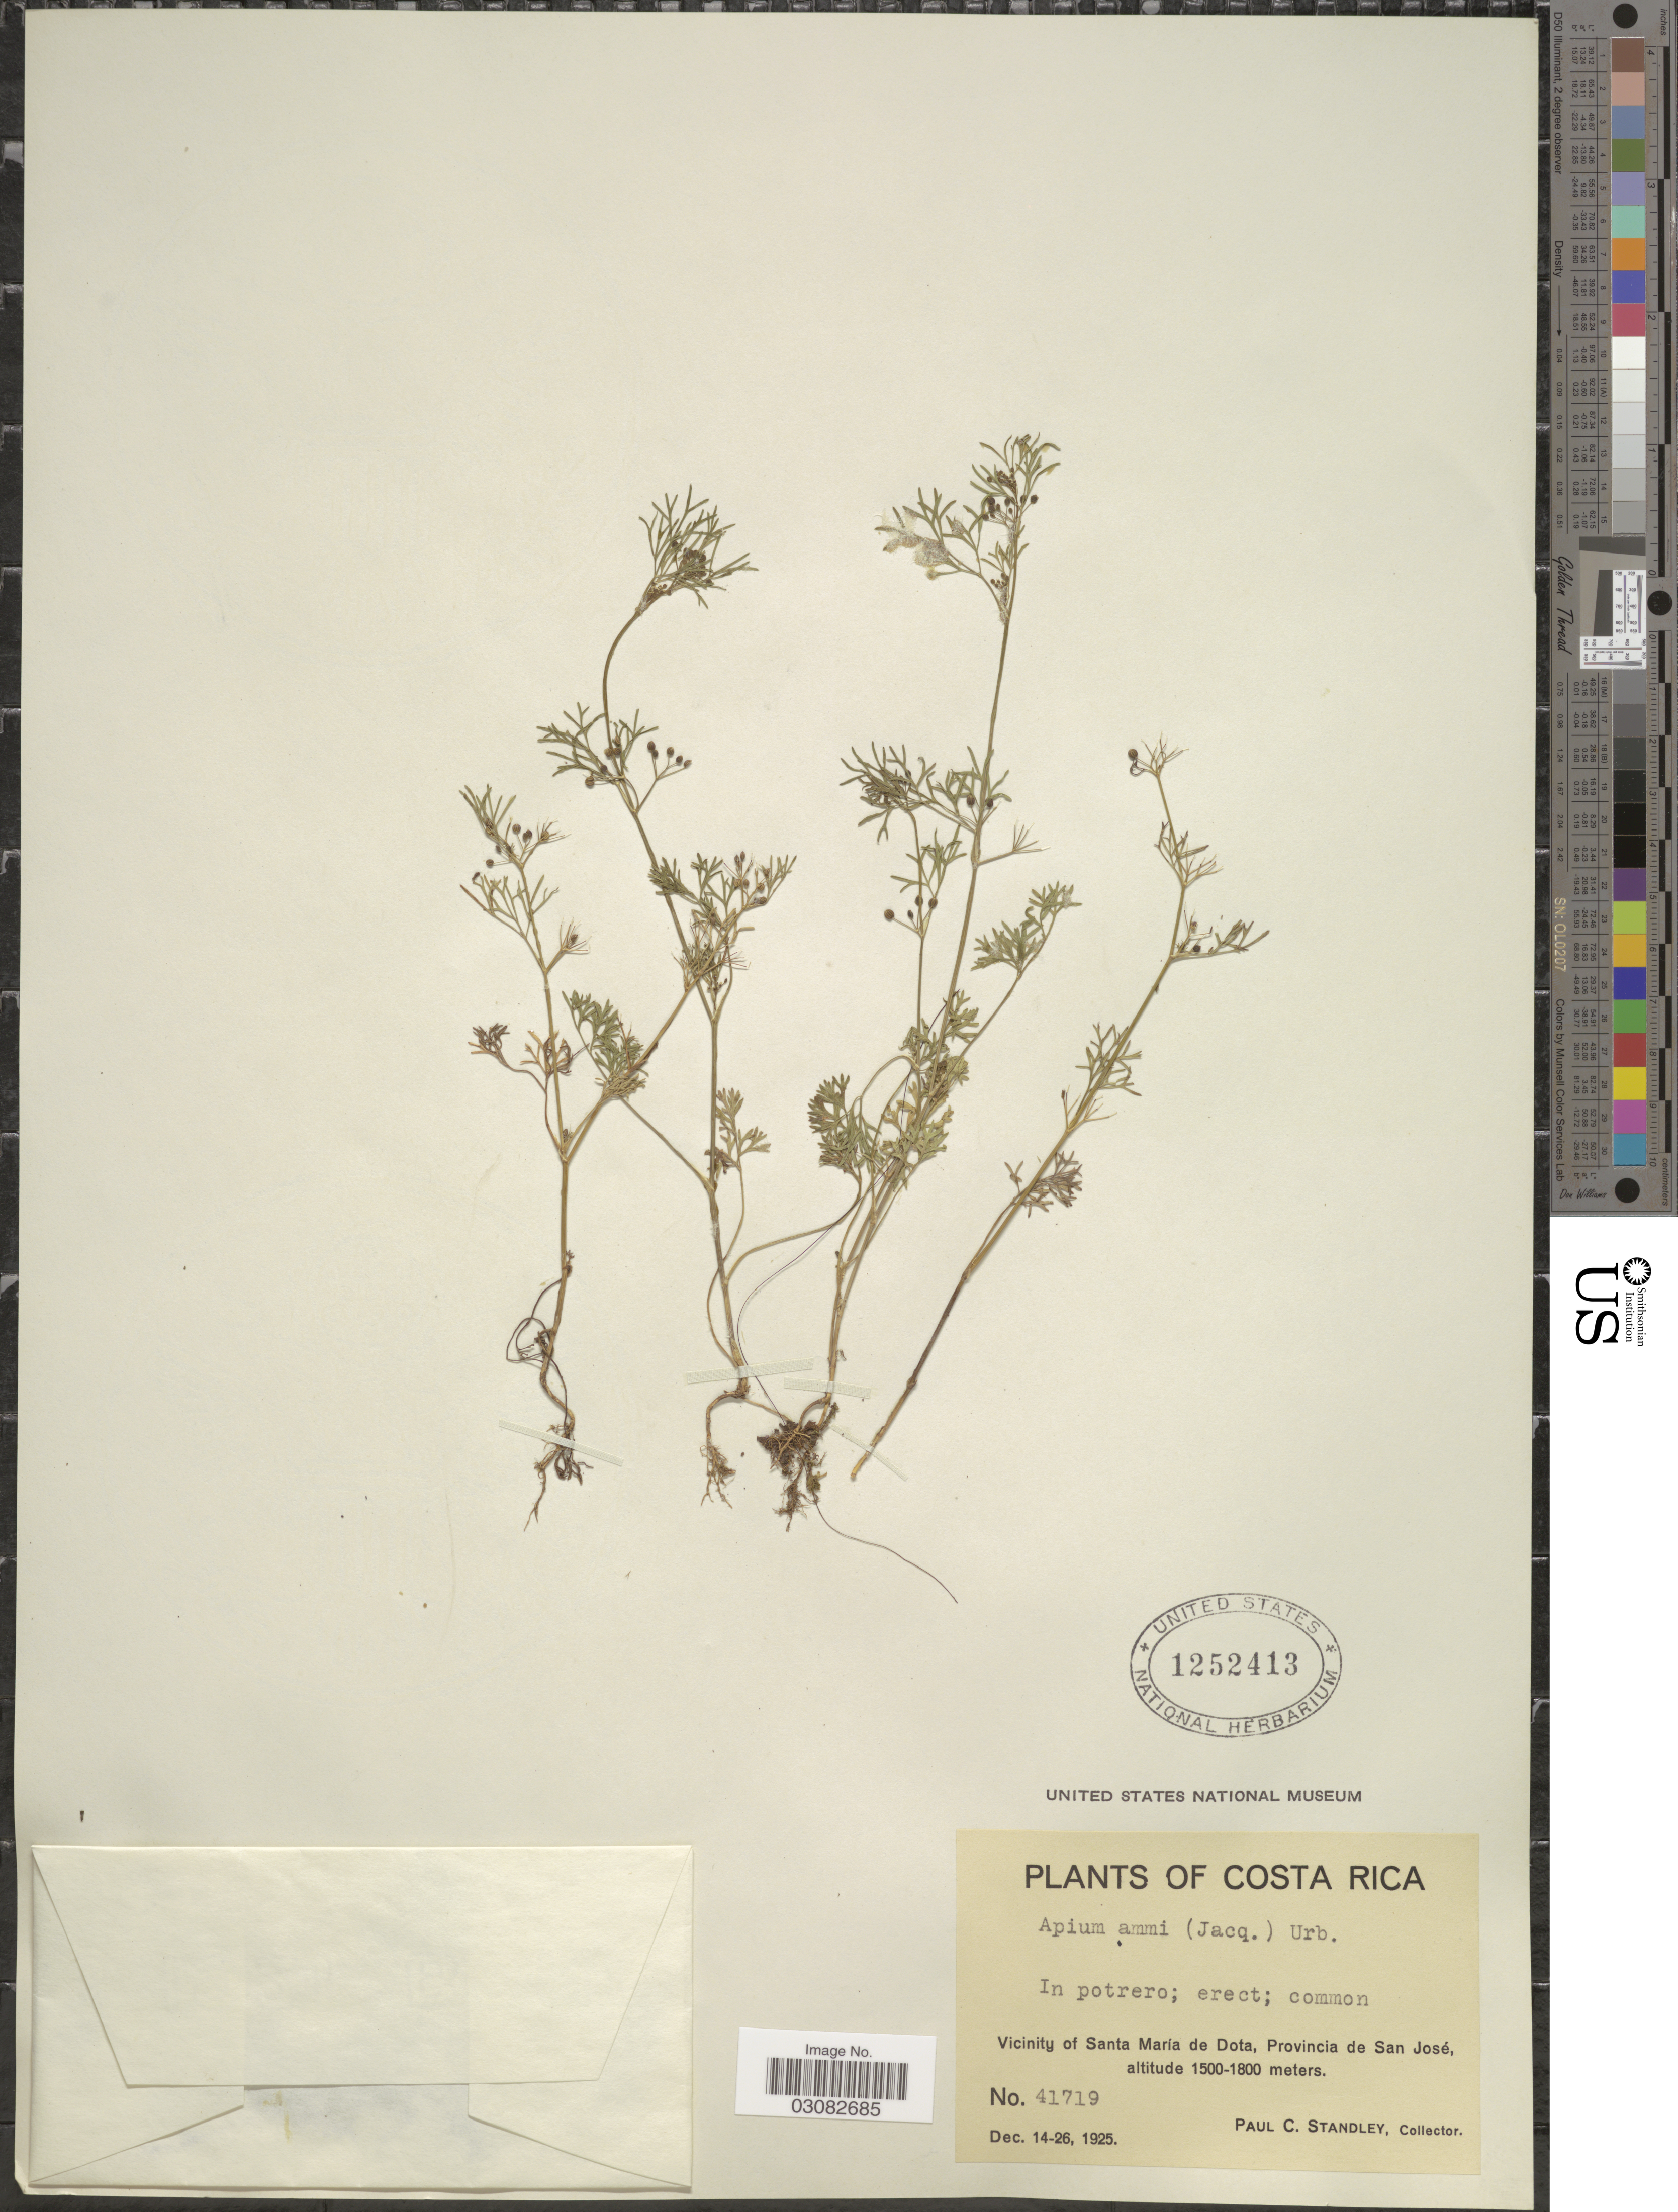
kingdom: Plantae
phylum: Tracheophyta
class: Magnoliopsida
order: Apiales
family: Apiaceae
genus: Apium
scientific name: Apium ammi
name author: (Jacq.) Urb.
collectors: P. C. Standley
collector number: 41719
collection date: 1925-12-14/1925-12-26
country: Costa Rica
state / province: San José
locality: Vicinity of Santa María de Dota.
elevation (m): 1500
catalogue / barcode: US 1252413